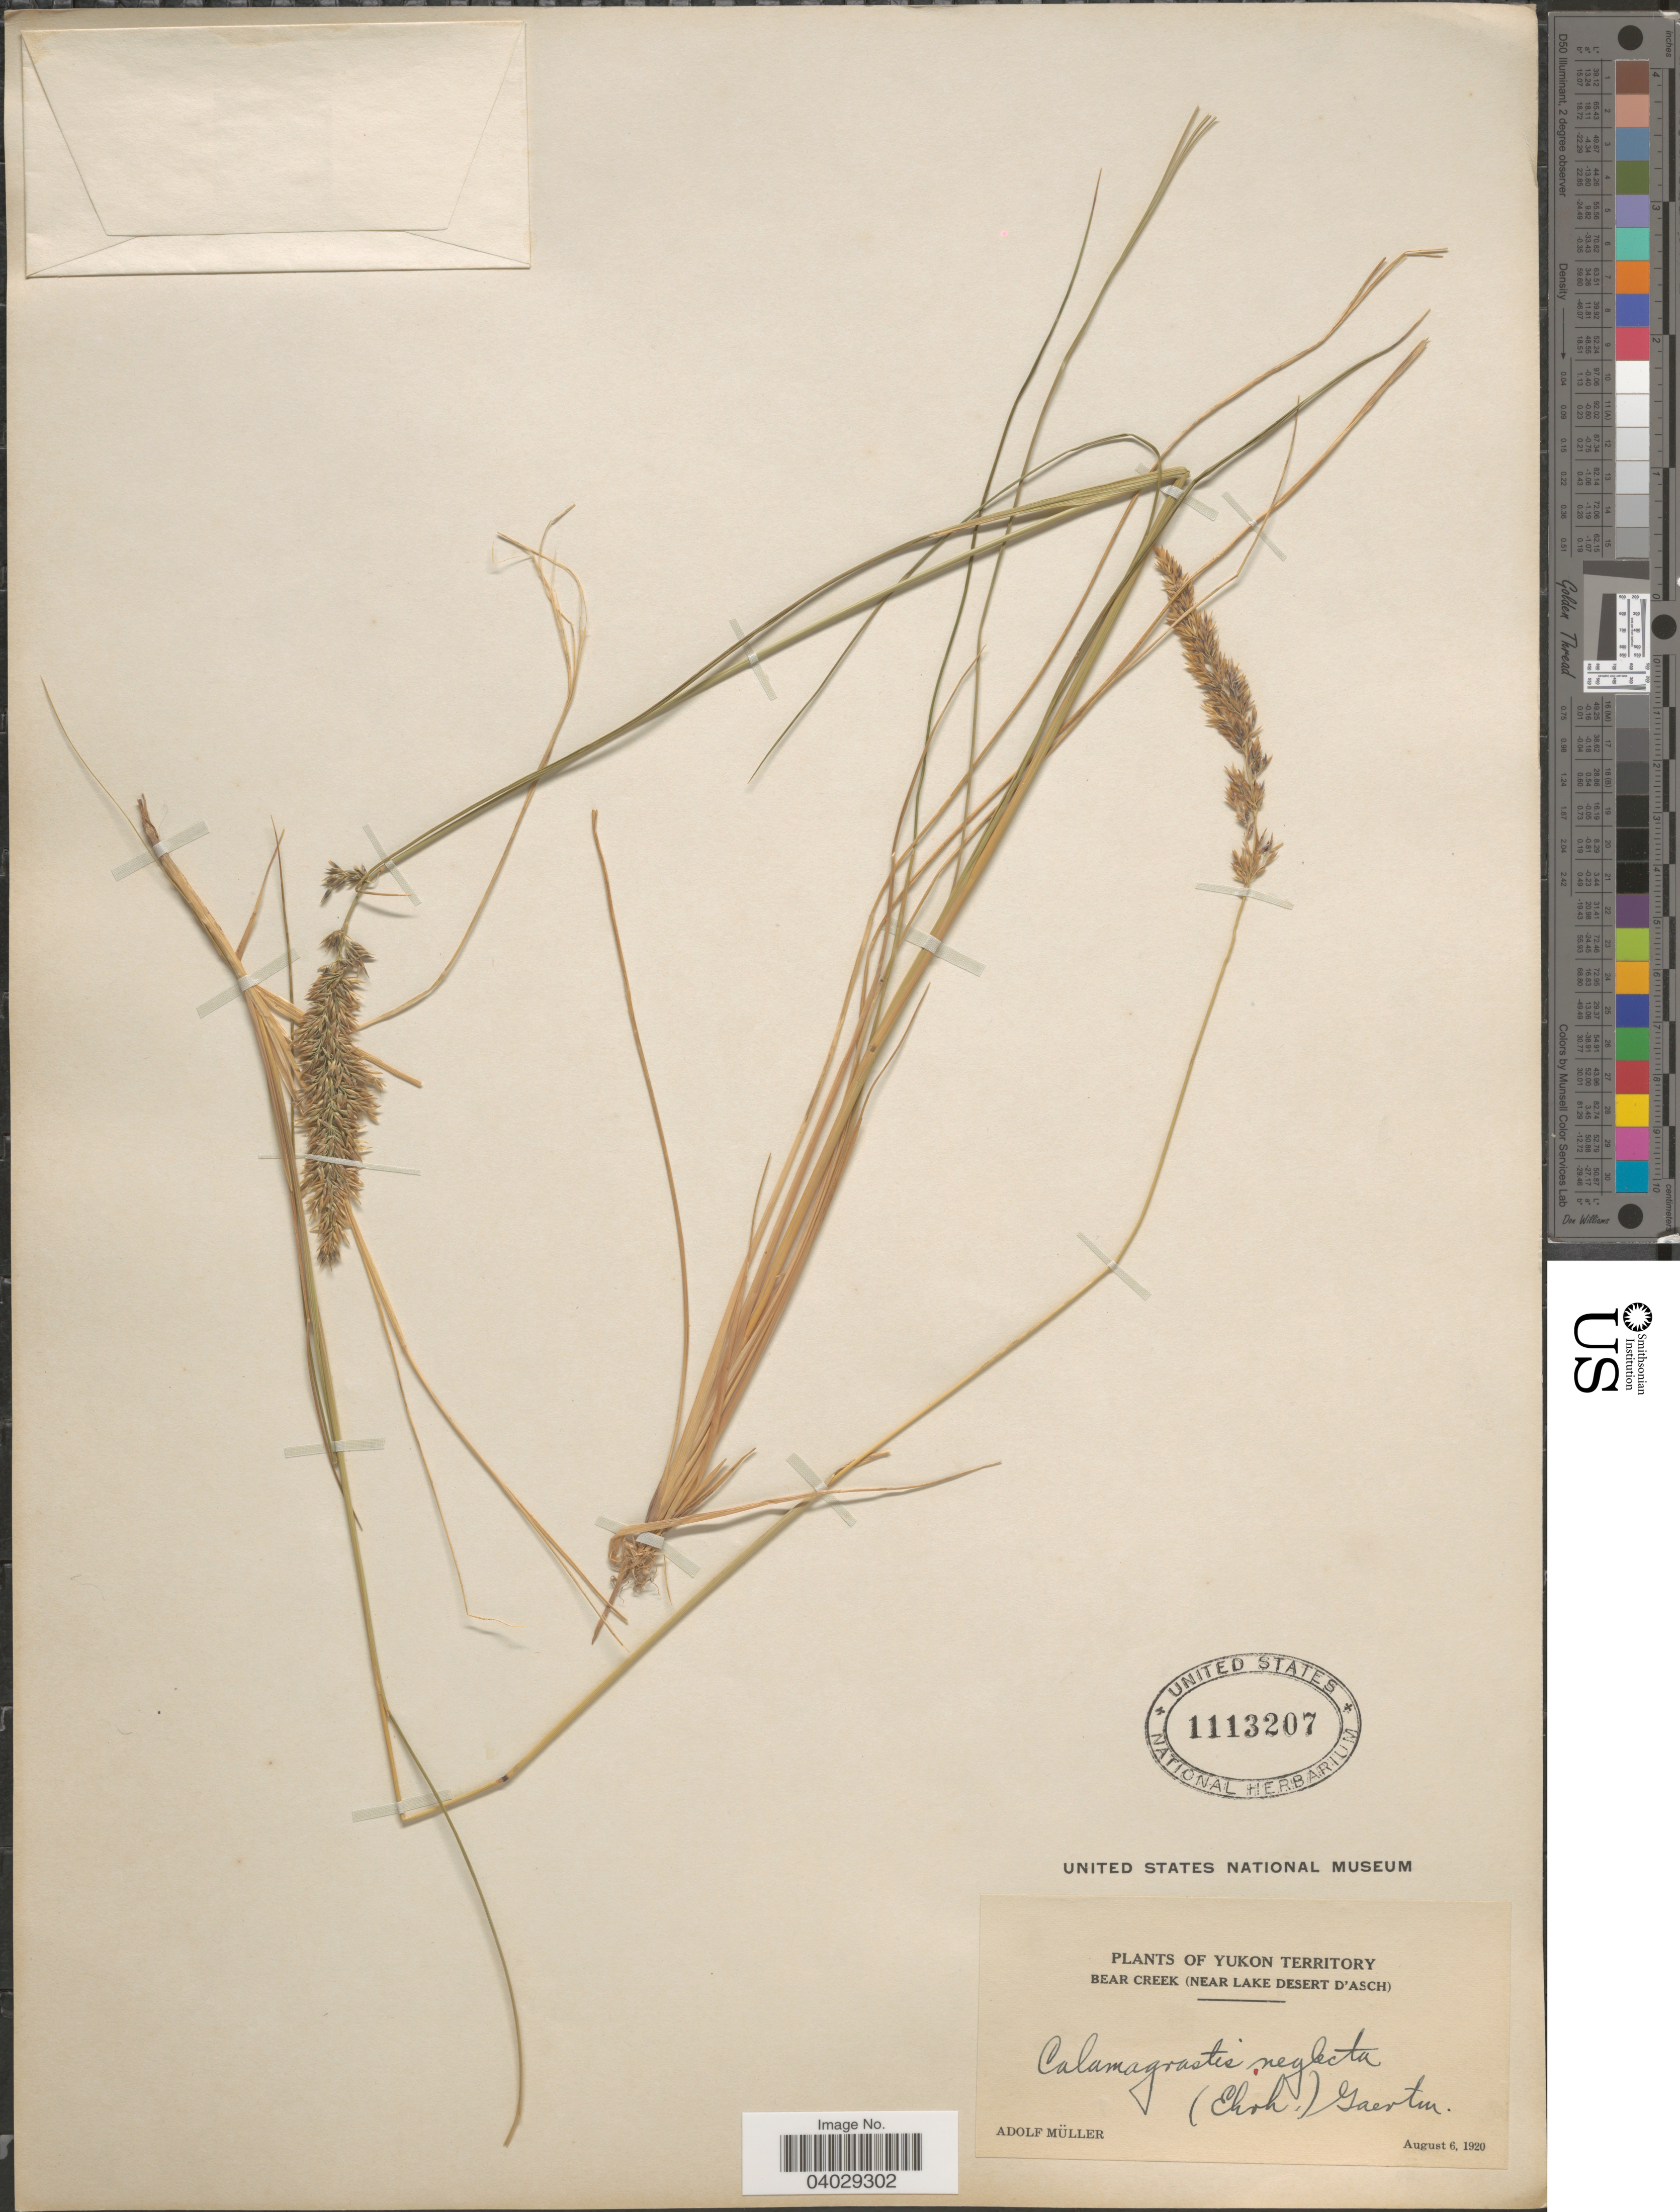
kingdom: Plantae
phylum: Tracheophyta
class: Liliopsida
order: Poales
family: Poaceae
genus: Calamagrostis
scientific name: Calamagrostis neglecta (Ehrh.) Gaertner et al.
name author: (Ehrhart) G. Gaertn. et al.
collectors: A. Muller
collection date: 1920-08-06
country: Canada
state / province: Yukon Territory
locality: Bear Creek (near Lake Desert D'Asch).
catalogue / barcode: US 1113207